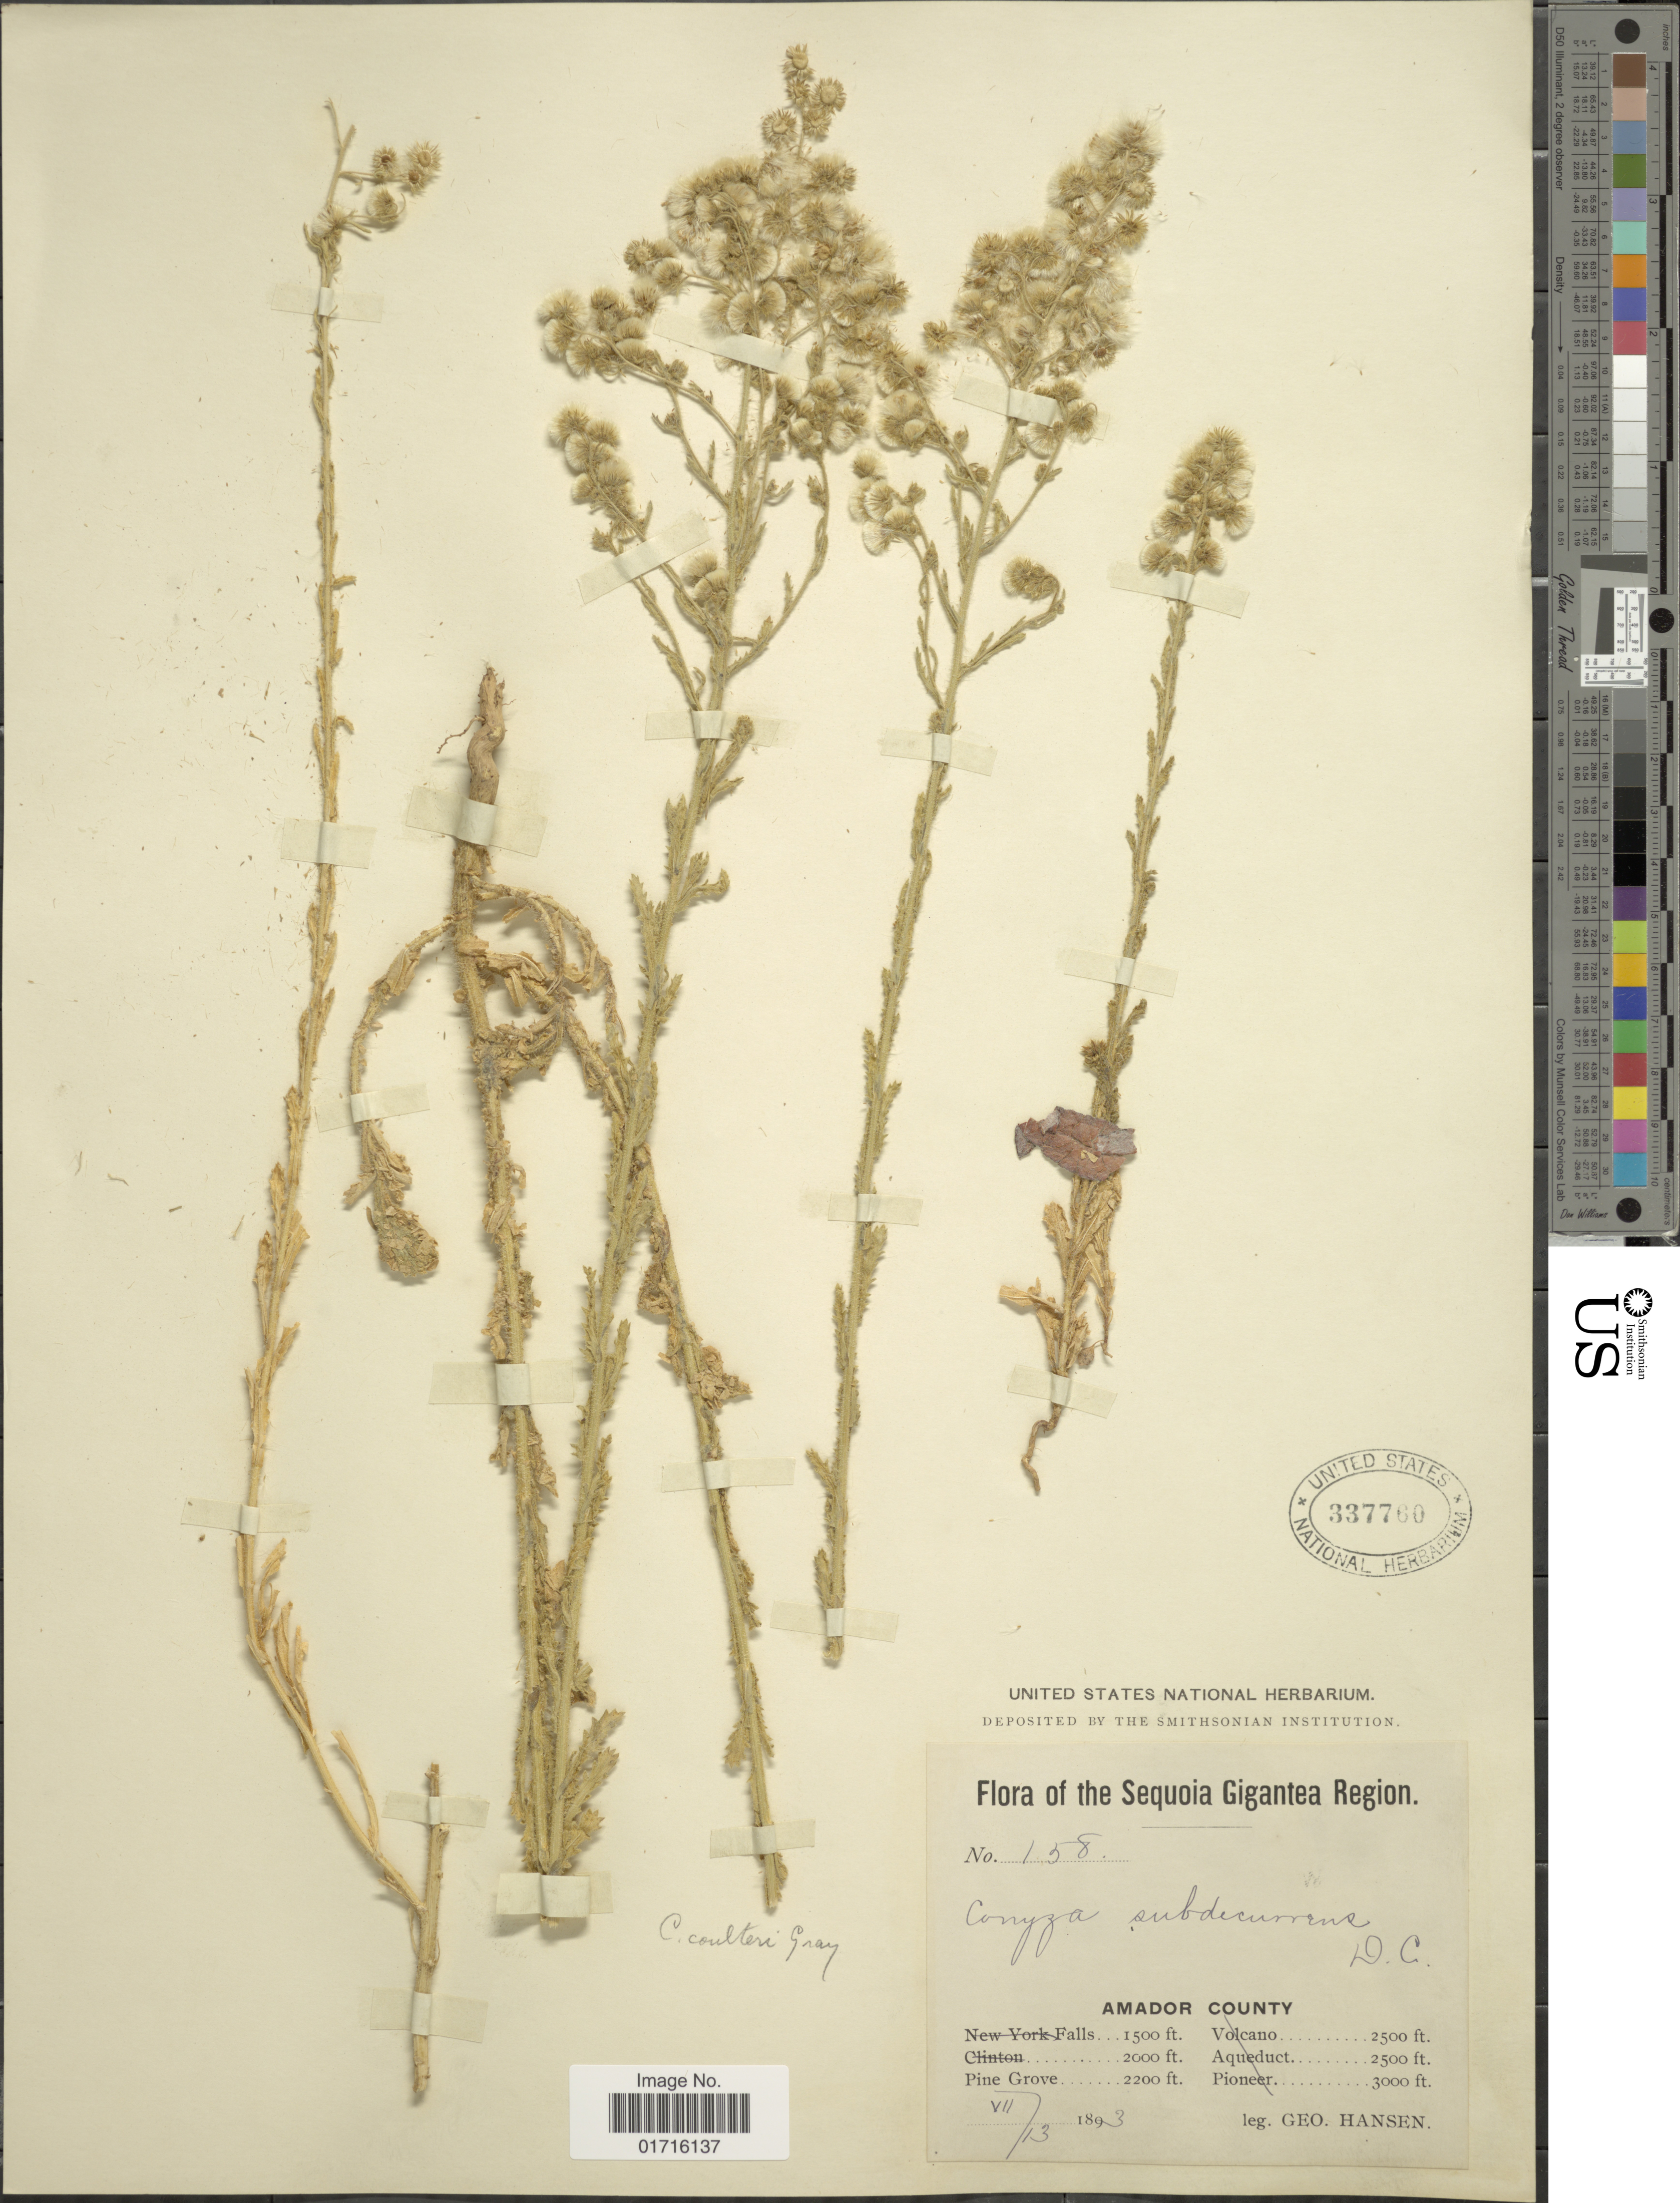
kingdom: Plantae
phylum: Tracheophyta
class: Magnoliopsida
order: Asterales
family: Asteraceae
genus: Conyza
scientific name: Conyza coulteri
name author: A. Gray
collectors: G. Hansen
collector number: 158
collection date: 1893-07-13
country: United States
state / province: California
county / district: Amador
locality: Sequoia Gigantea Region, Amador County, Pine Grove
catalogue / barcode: US 337760